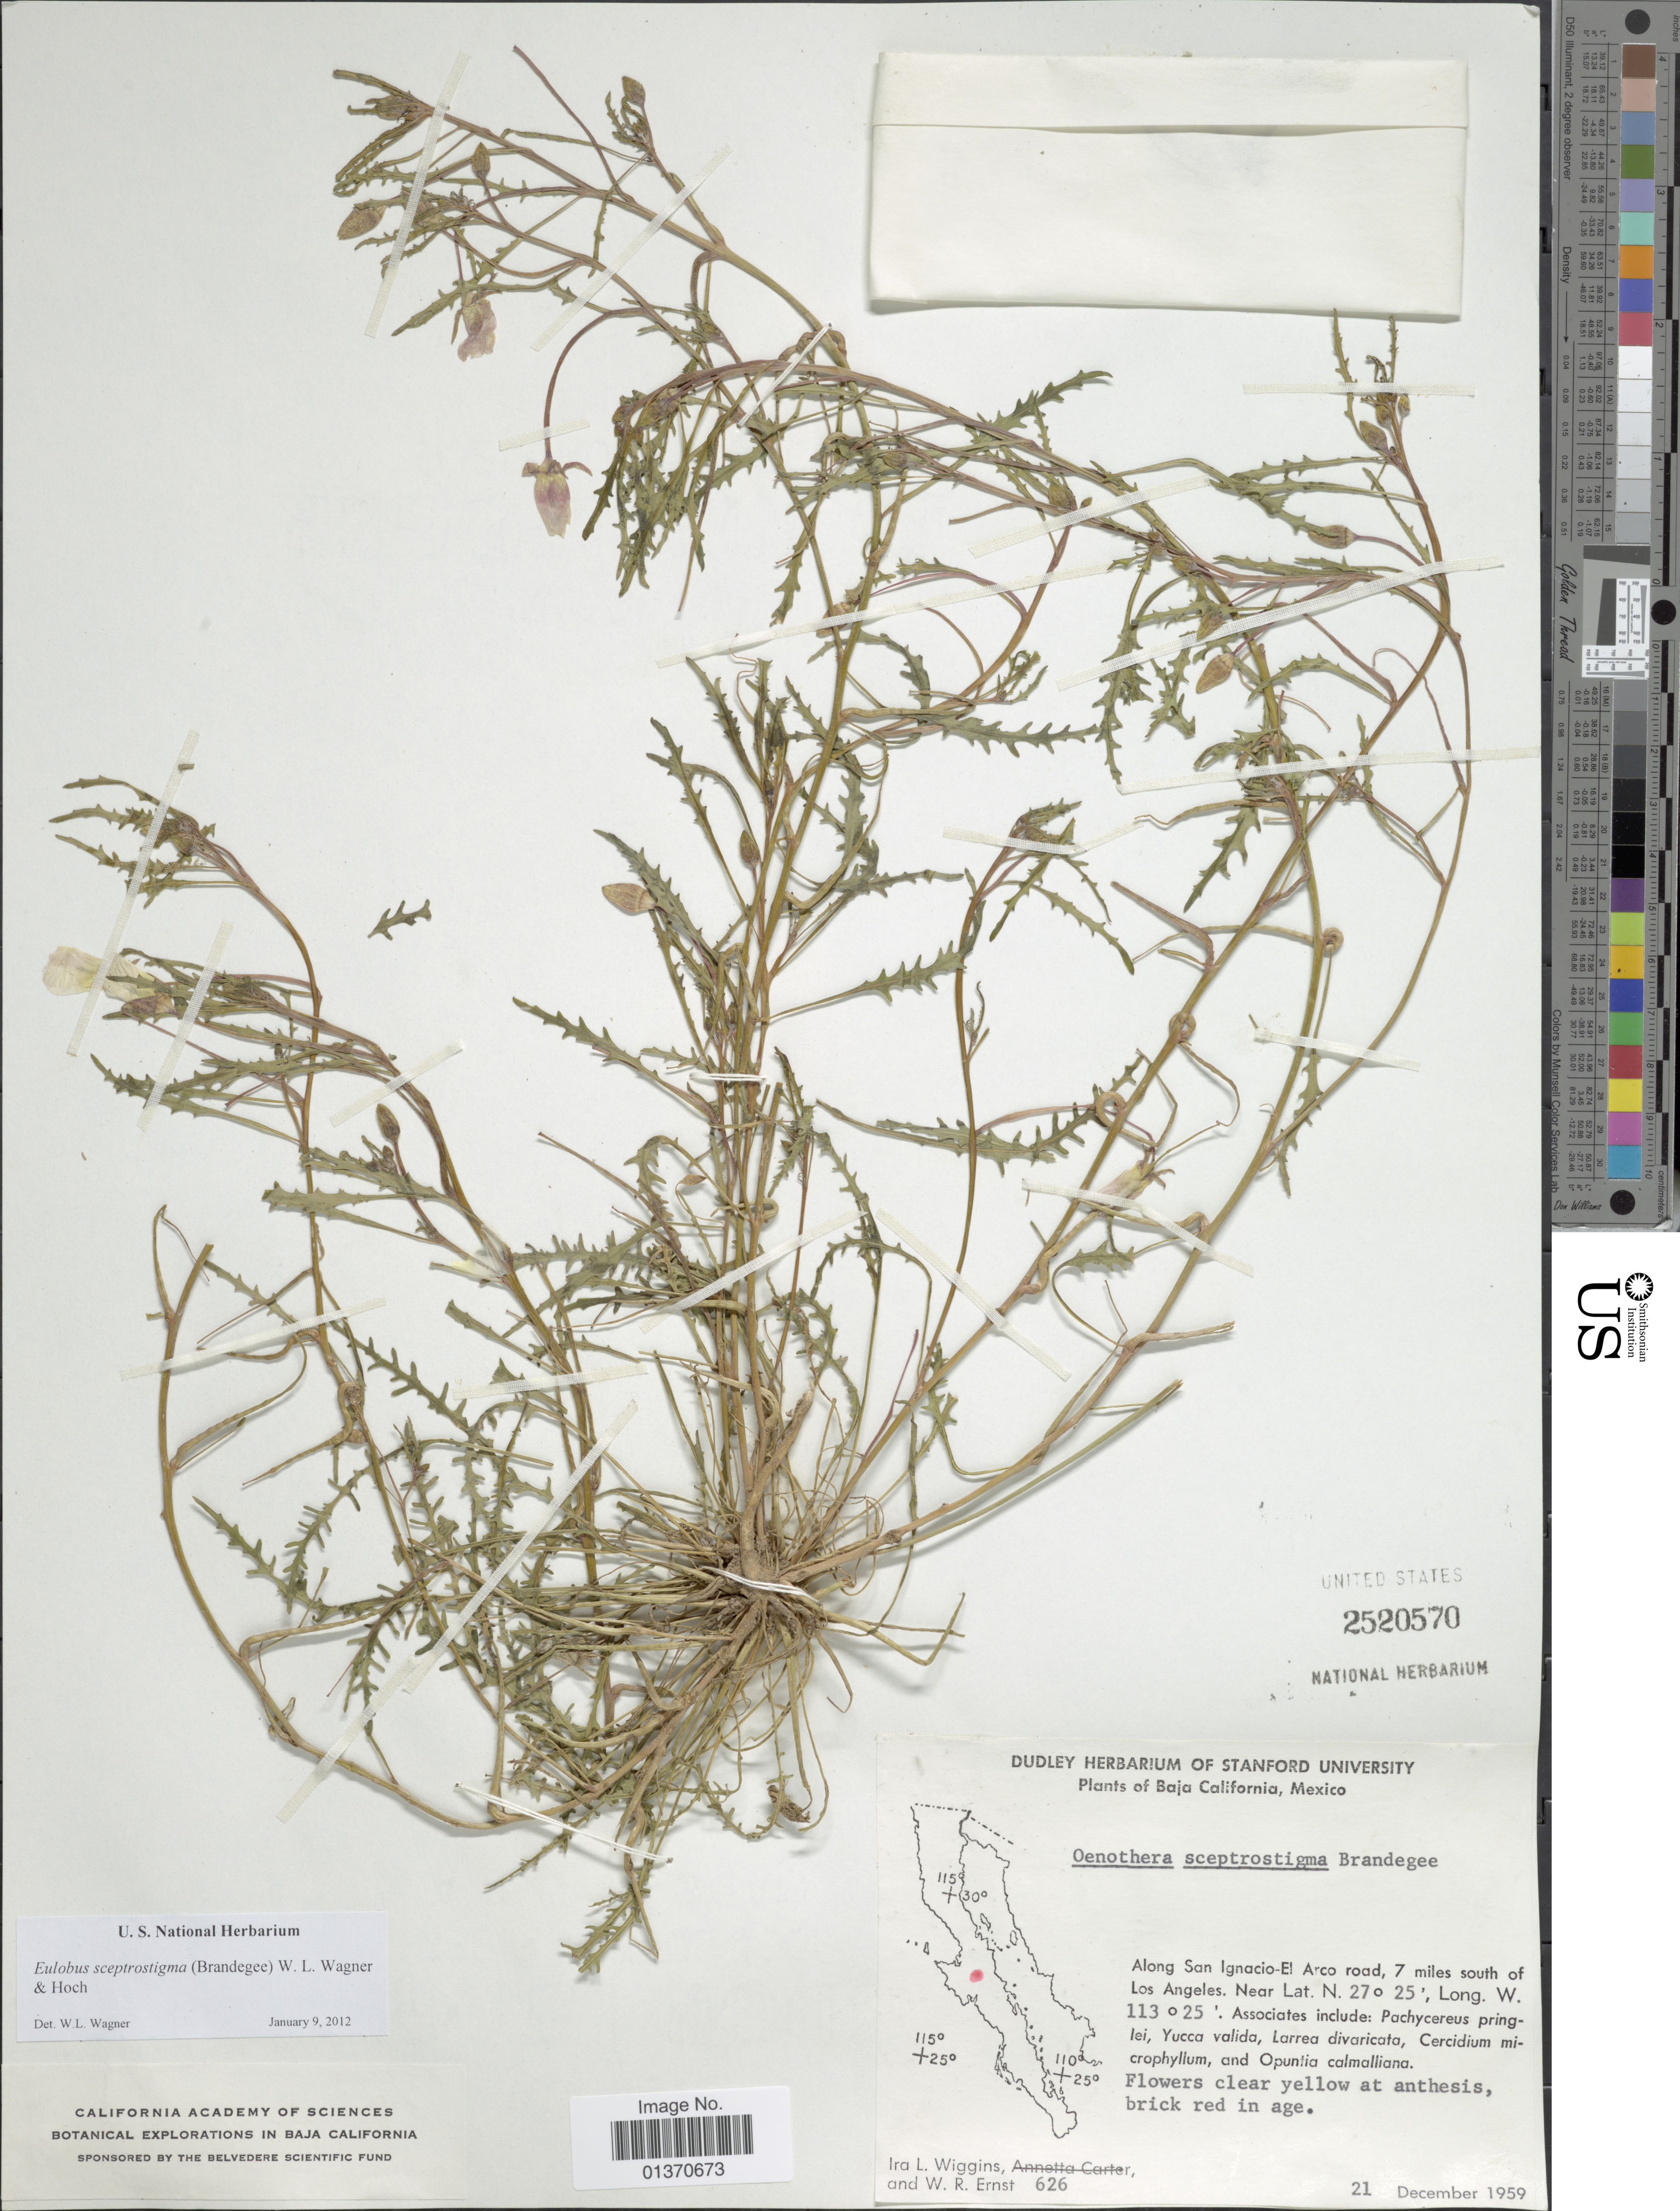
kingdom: Plantae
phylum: Tracheophyta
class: Magnoliopsida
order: Myrtales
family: Onagraceae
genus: Eulobus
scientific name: Eulobus sceptrostigma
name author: (Brandegee) W.L. Wagner & Hoch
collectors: I. L. Wiggins & W. R. Ernst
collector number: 626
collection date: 1959-12-21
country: Mexico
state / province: Baja California Sur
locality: Along San Ignacio-El Arco road, 7 miles south of Los Angeles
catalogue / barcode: US 2520570